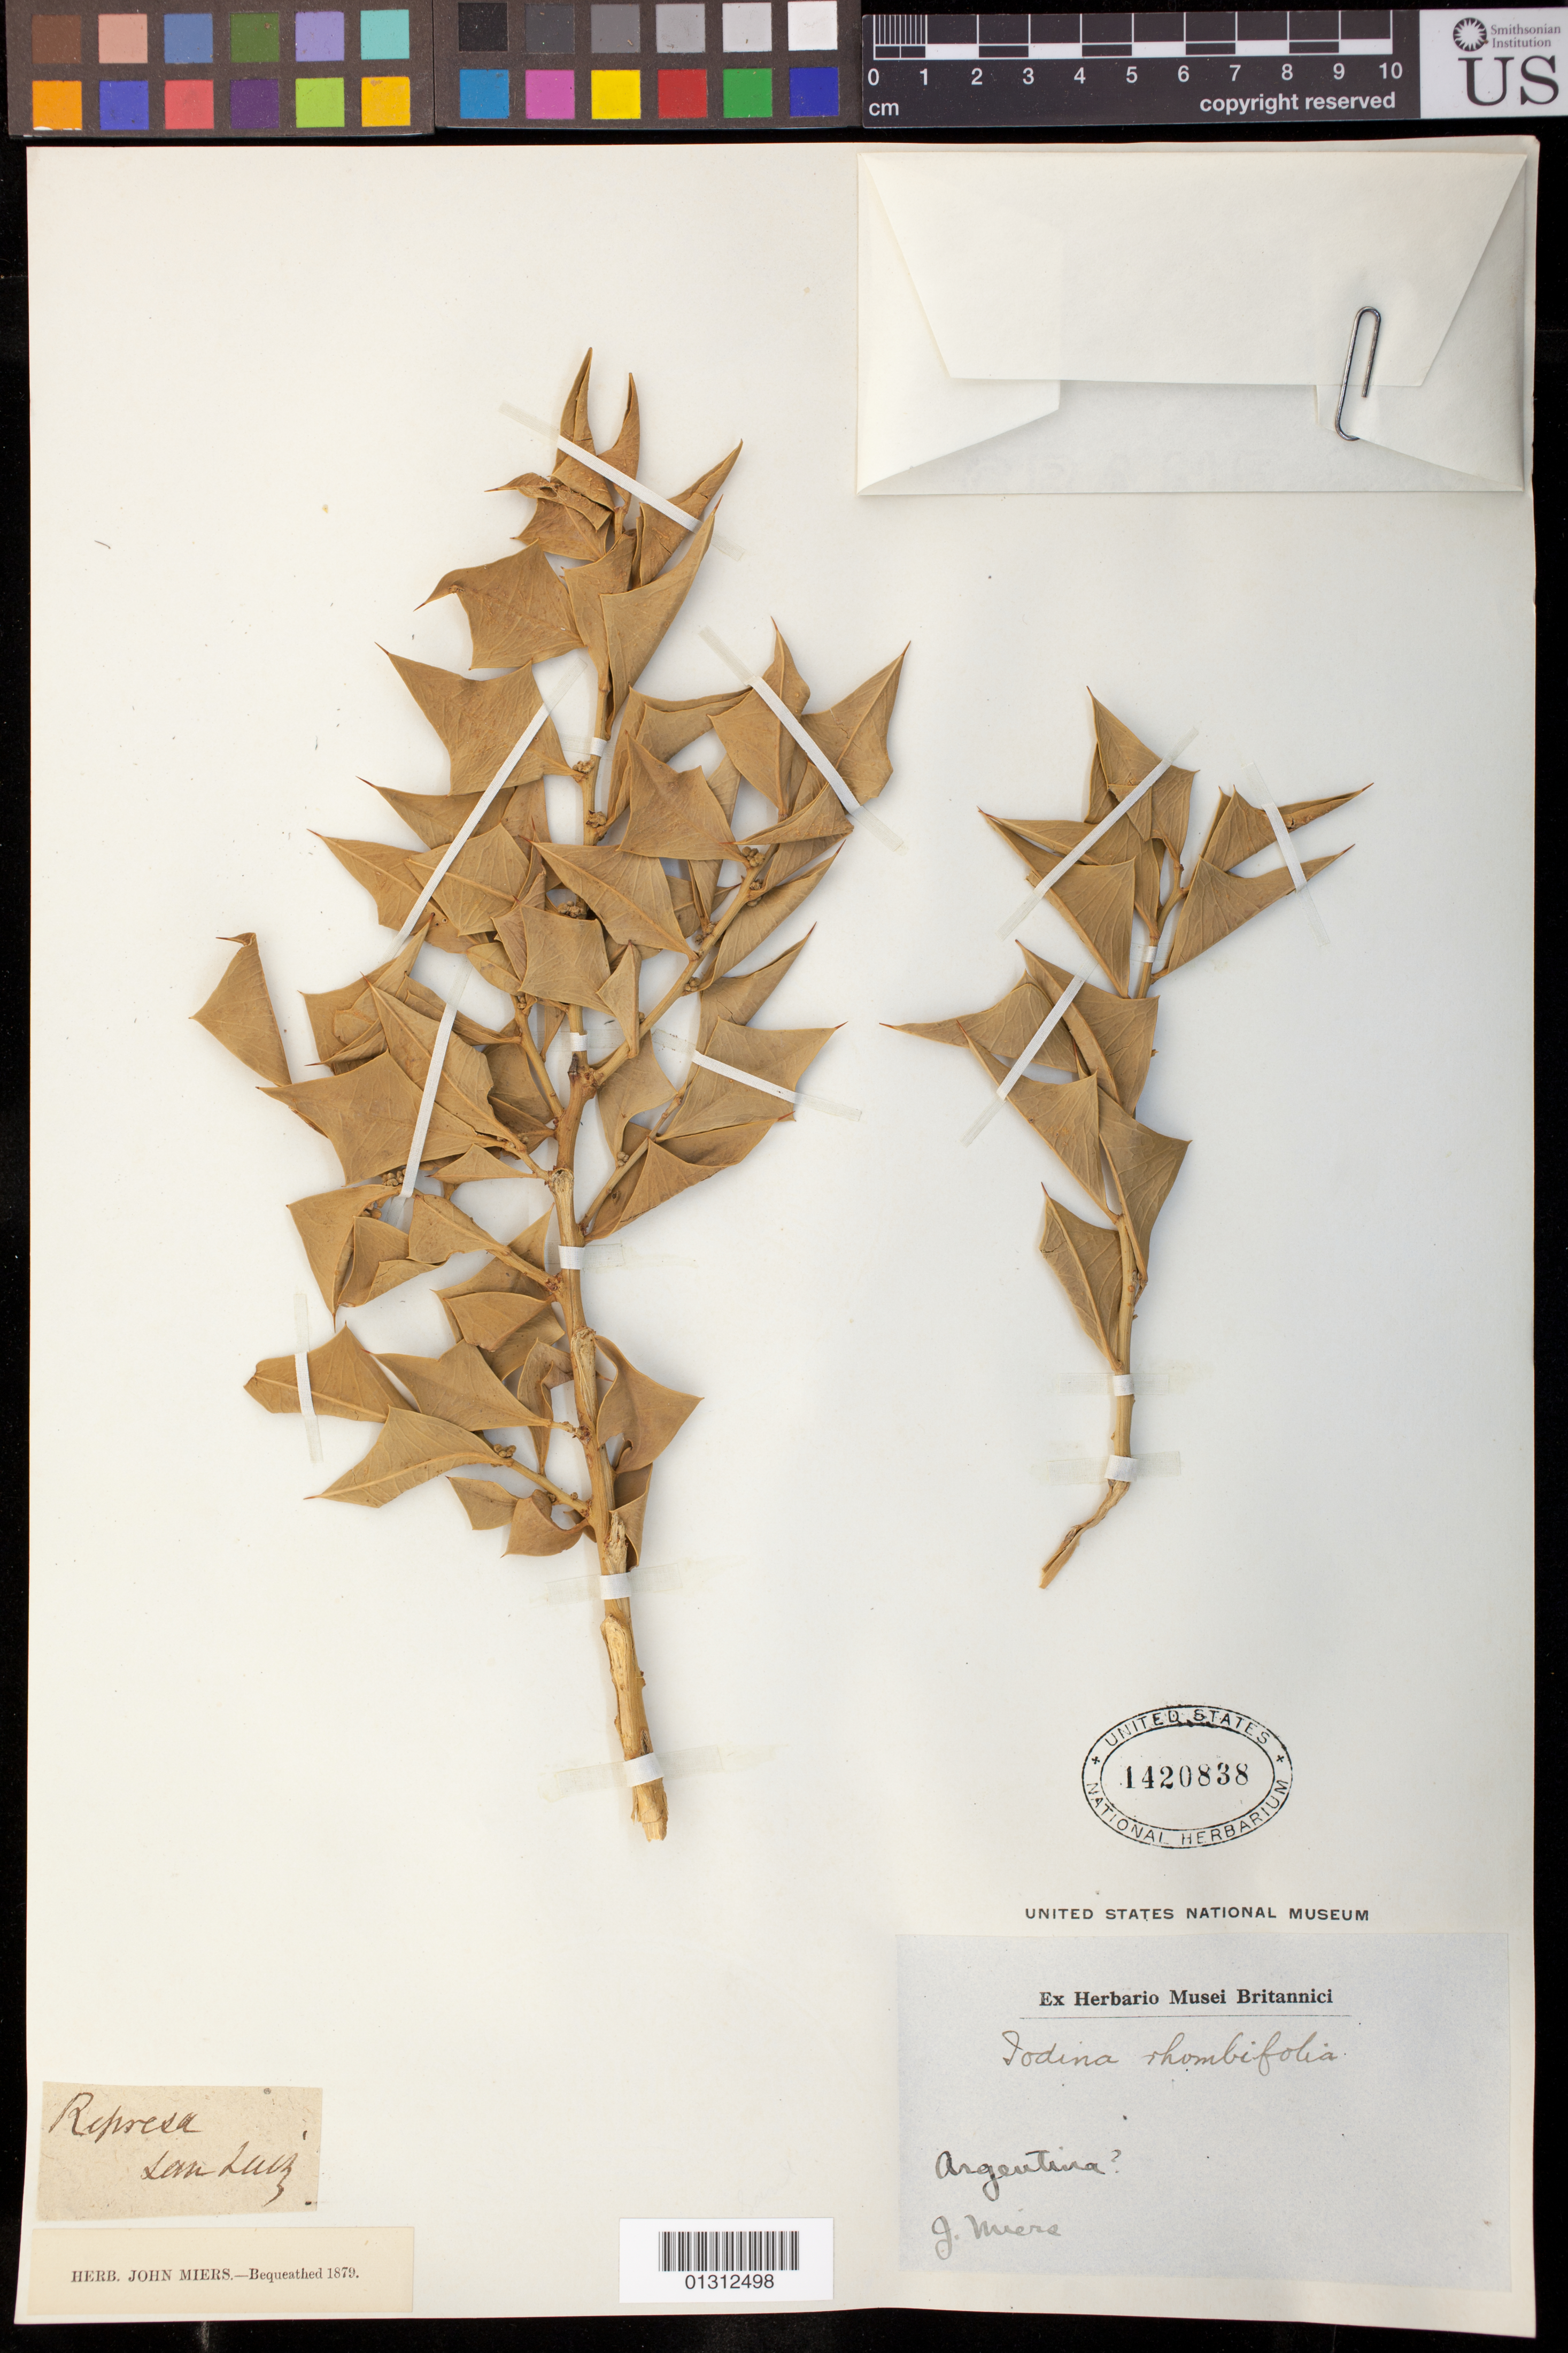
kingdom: Plantae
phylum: Tracheophyta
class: Magnoliopsida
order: Santalales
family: Cervantesiaceae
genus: Jodina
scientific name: Jodina rhombifolia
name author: (Hook. & Arn.) Reissek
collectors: J. Miers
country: Argentina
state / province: San Luis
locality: Represa San Luiz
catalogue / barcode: US 1420838